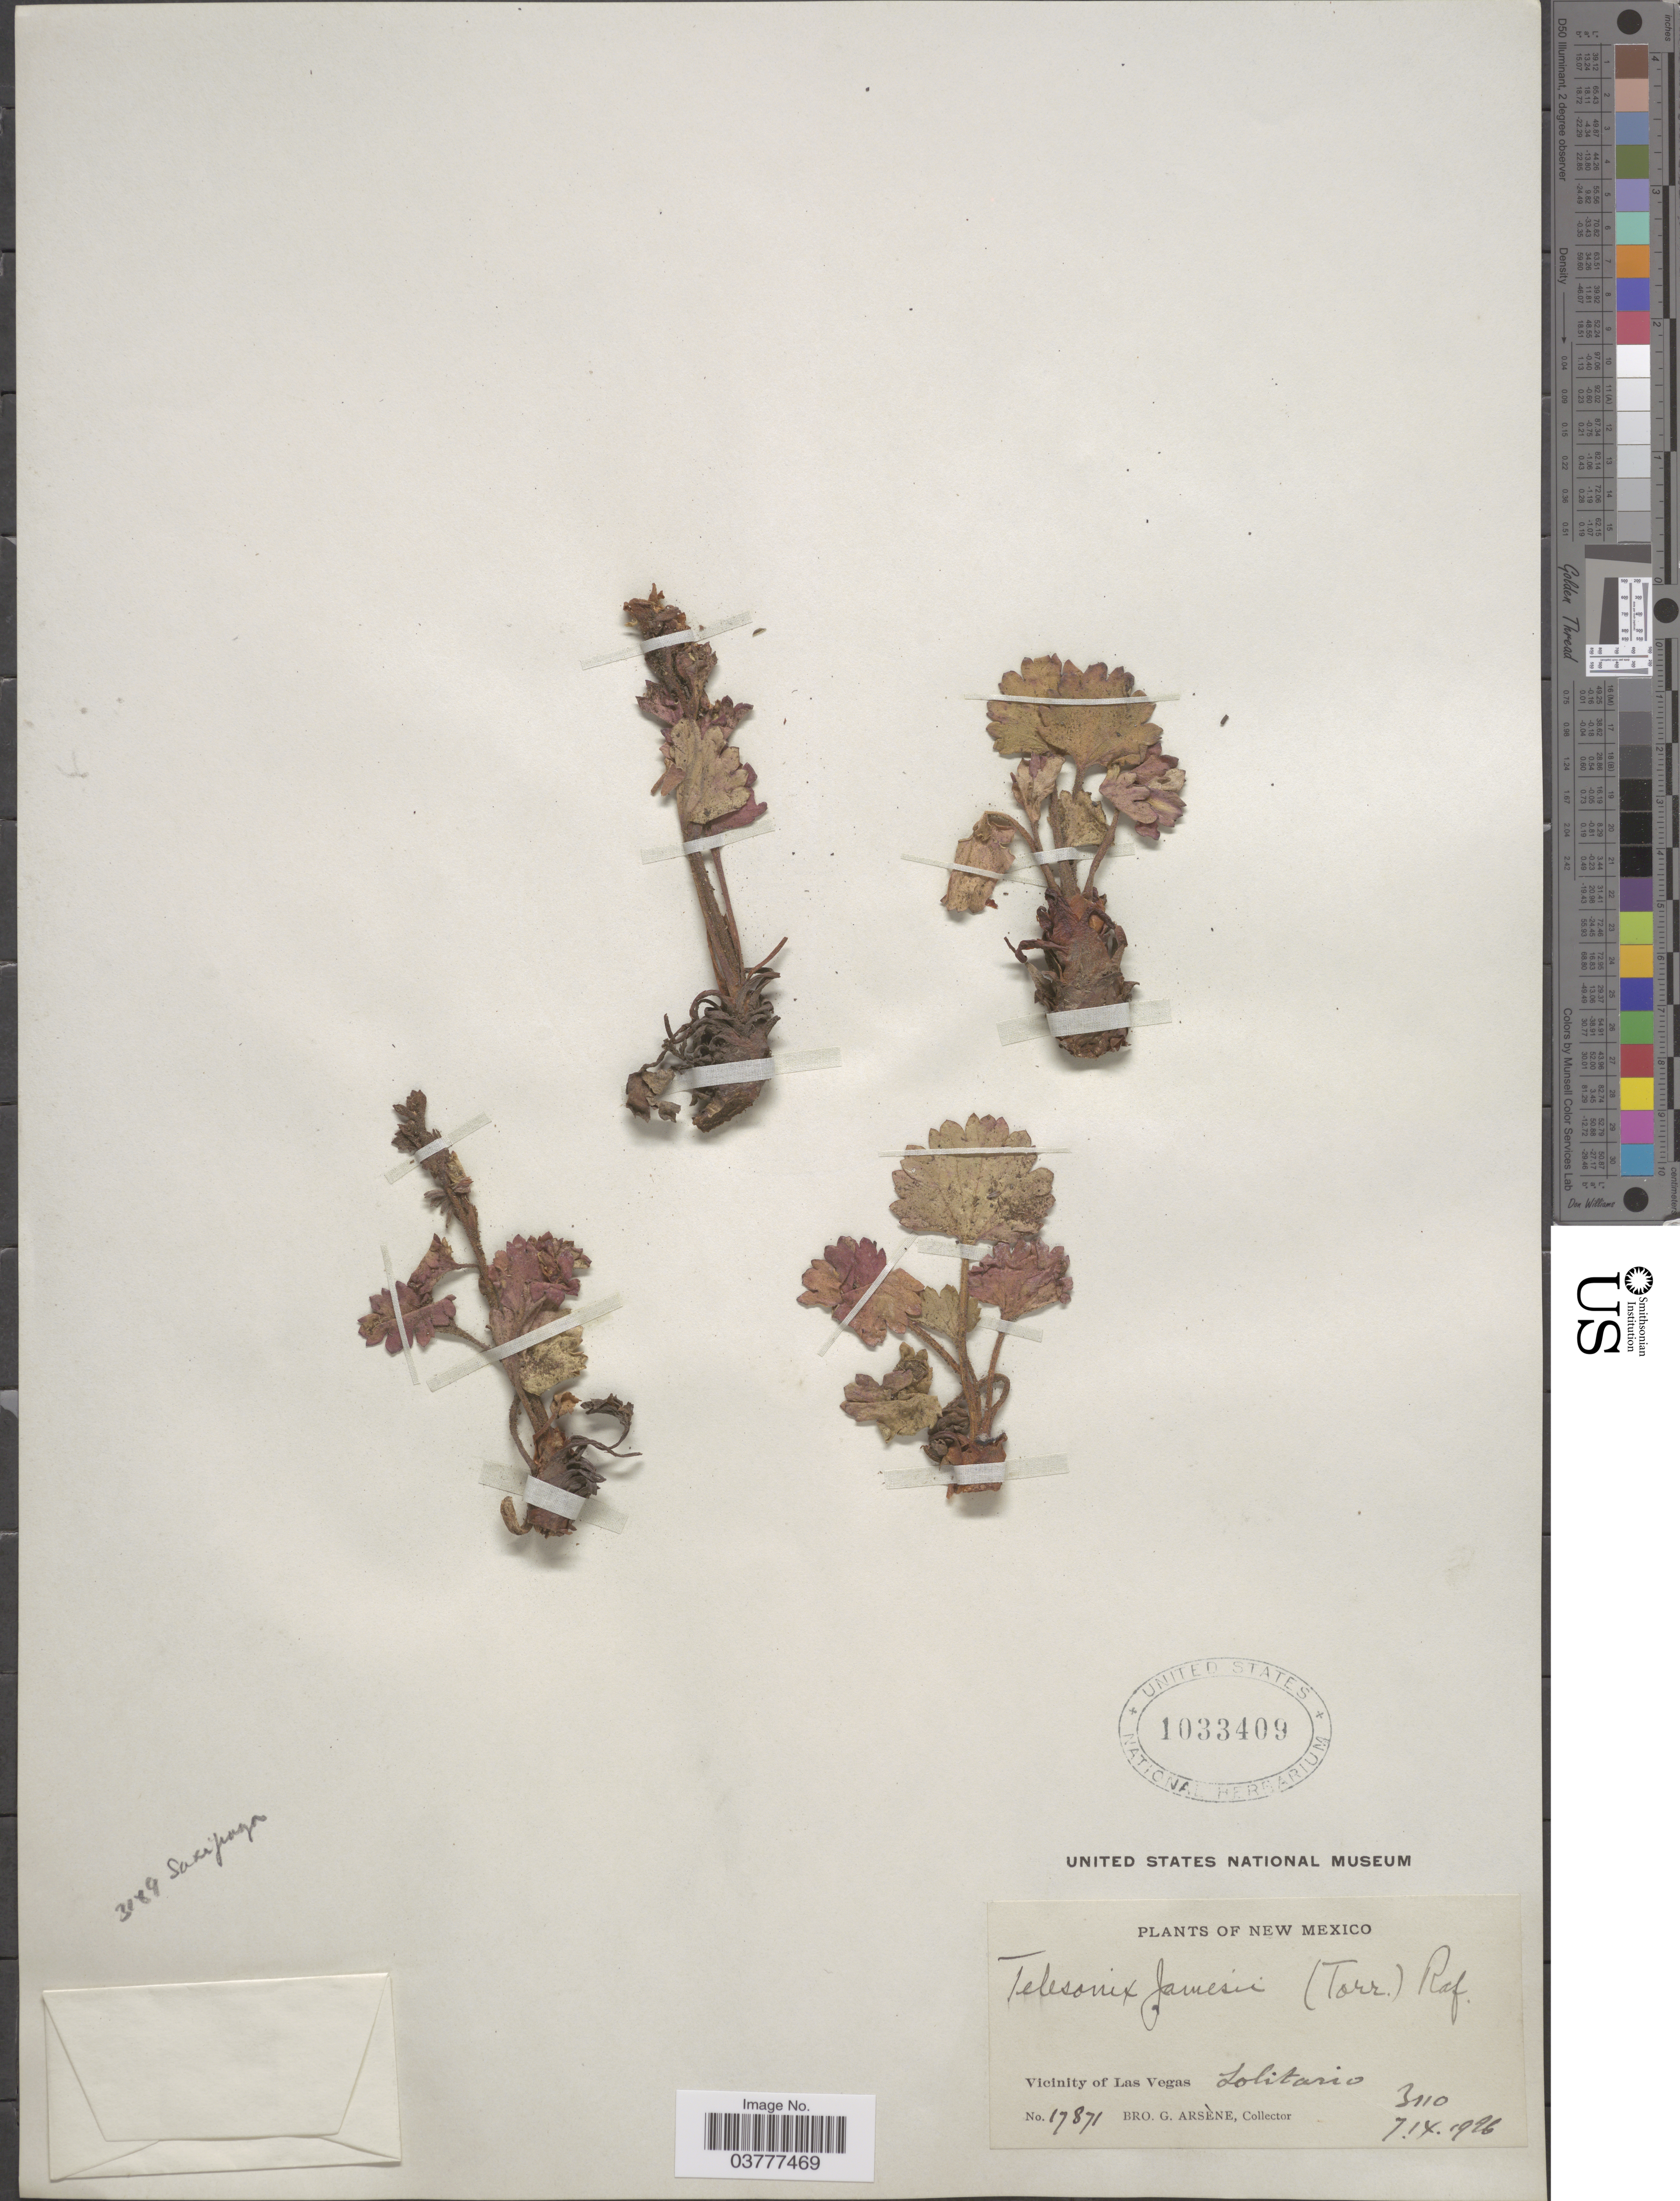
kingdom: Plantae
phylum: Tracheophyta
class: Magnoliopsida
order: Saxifragales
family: Saxifragaceae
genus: Telesonix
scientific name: Telesonix jamesii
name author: (Torr.) Raf.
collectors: Bro. G. Arsène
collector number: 17871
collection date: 1926-07-14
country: United States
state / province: New Mexico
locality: Vicinity of Las Vegas, Lolitario.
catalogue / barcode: US 1033409